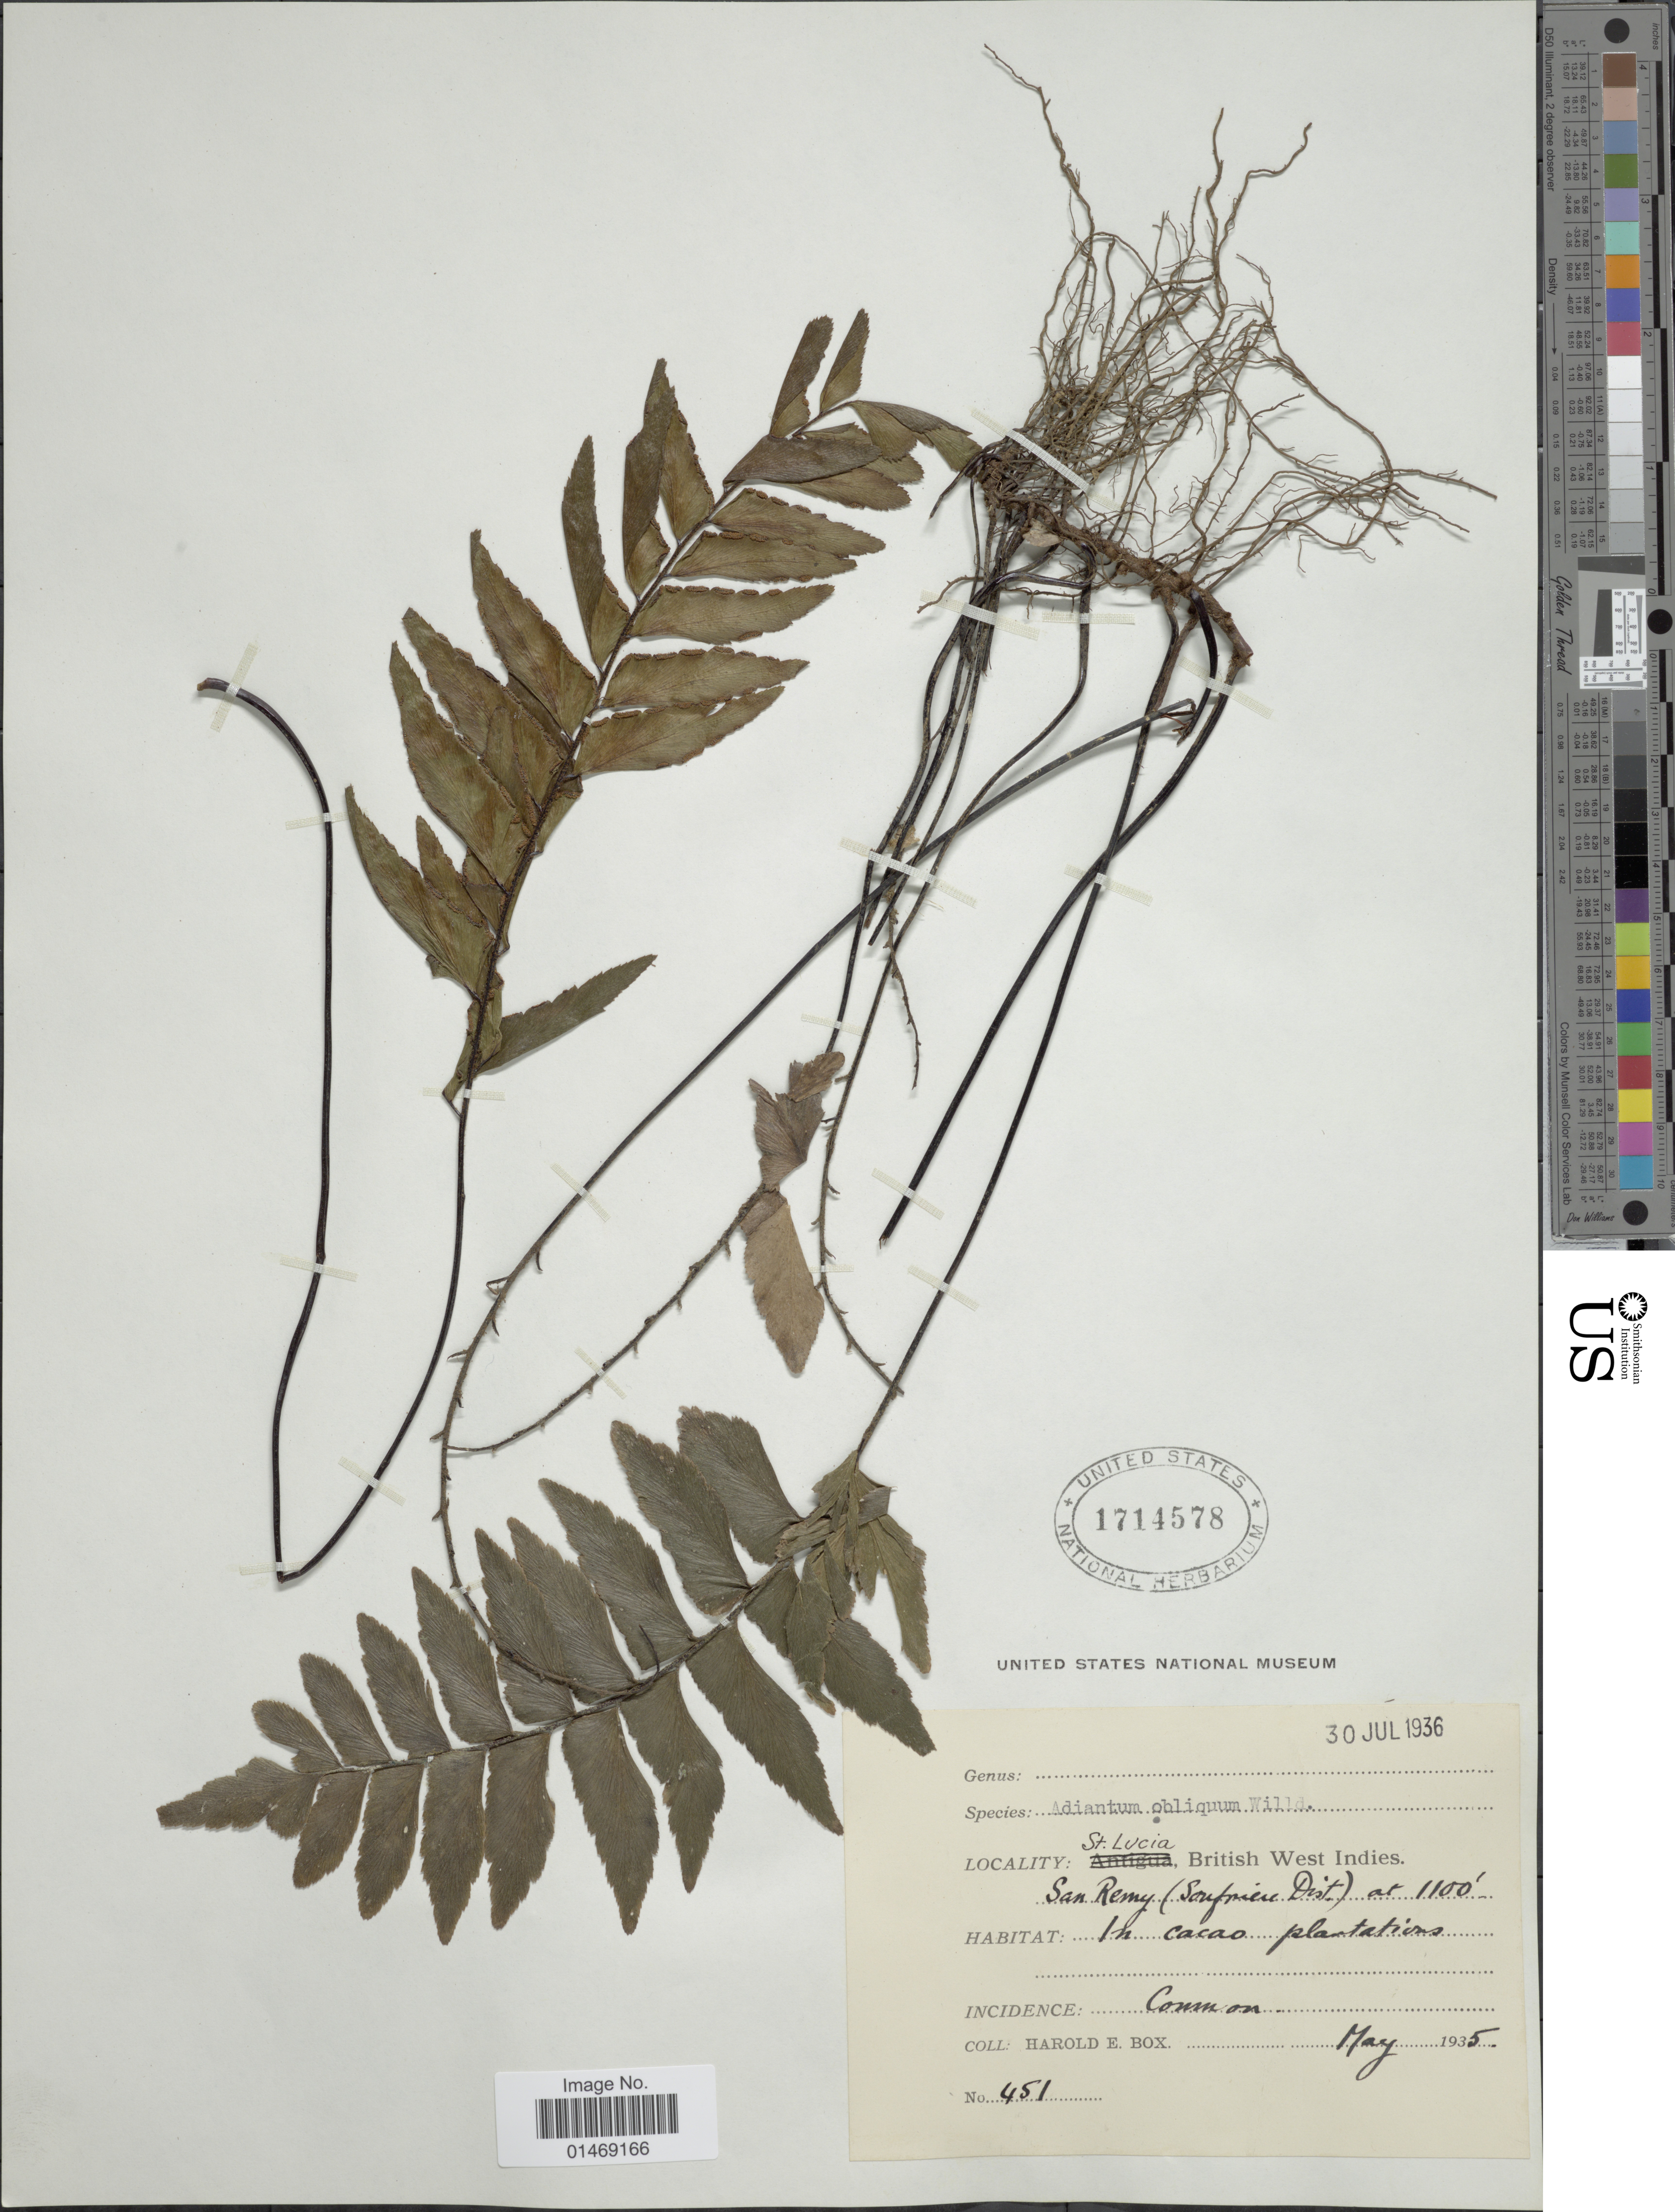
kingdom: Plantae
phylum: Tracheophyta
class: Polypodiopsida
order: Polypodiales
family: Pteridaceae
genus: Adiantum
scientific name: Adiantum obliquum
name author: Willd.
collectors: H. E. Box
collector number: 451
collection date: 1935-05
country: St. Lucia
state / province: Soufriere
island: St. Lucia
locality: British West Indies, San Remy (Soufriere Dist)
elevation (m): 335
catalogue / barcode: US 1714578